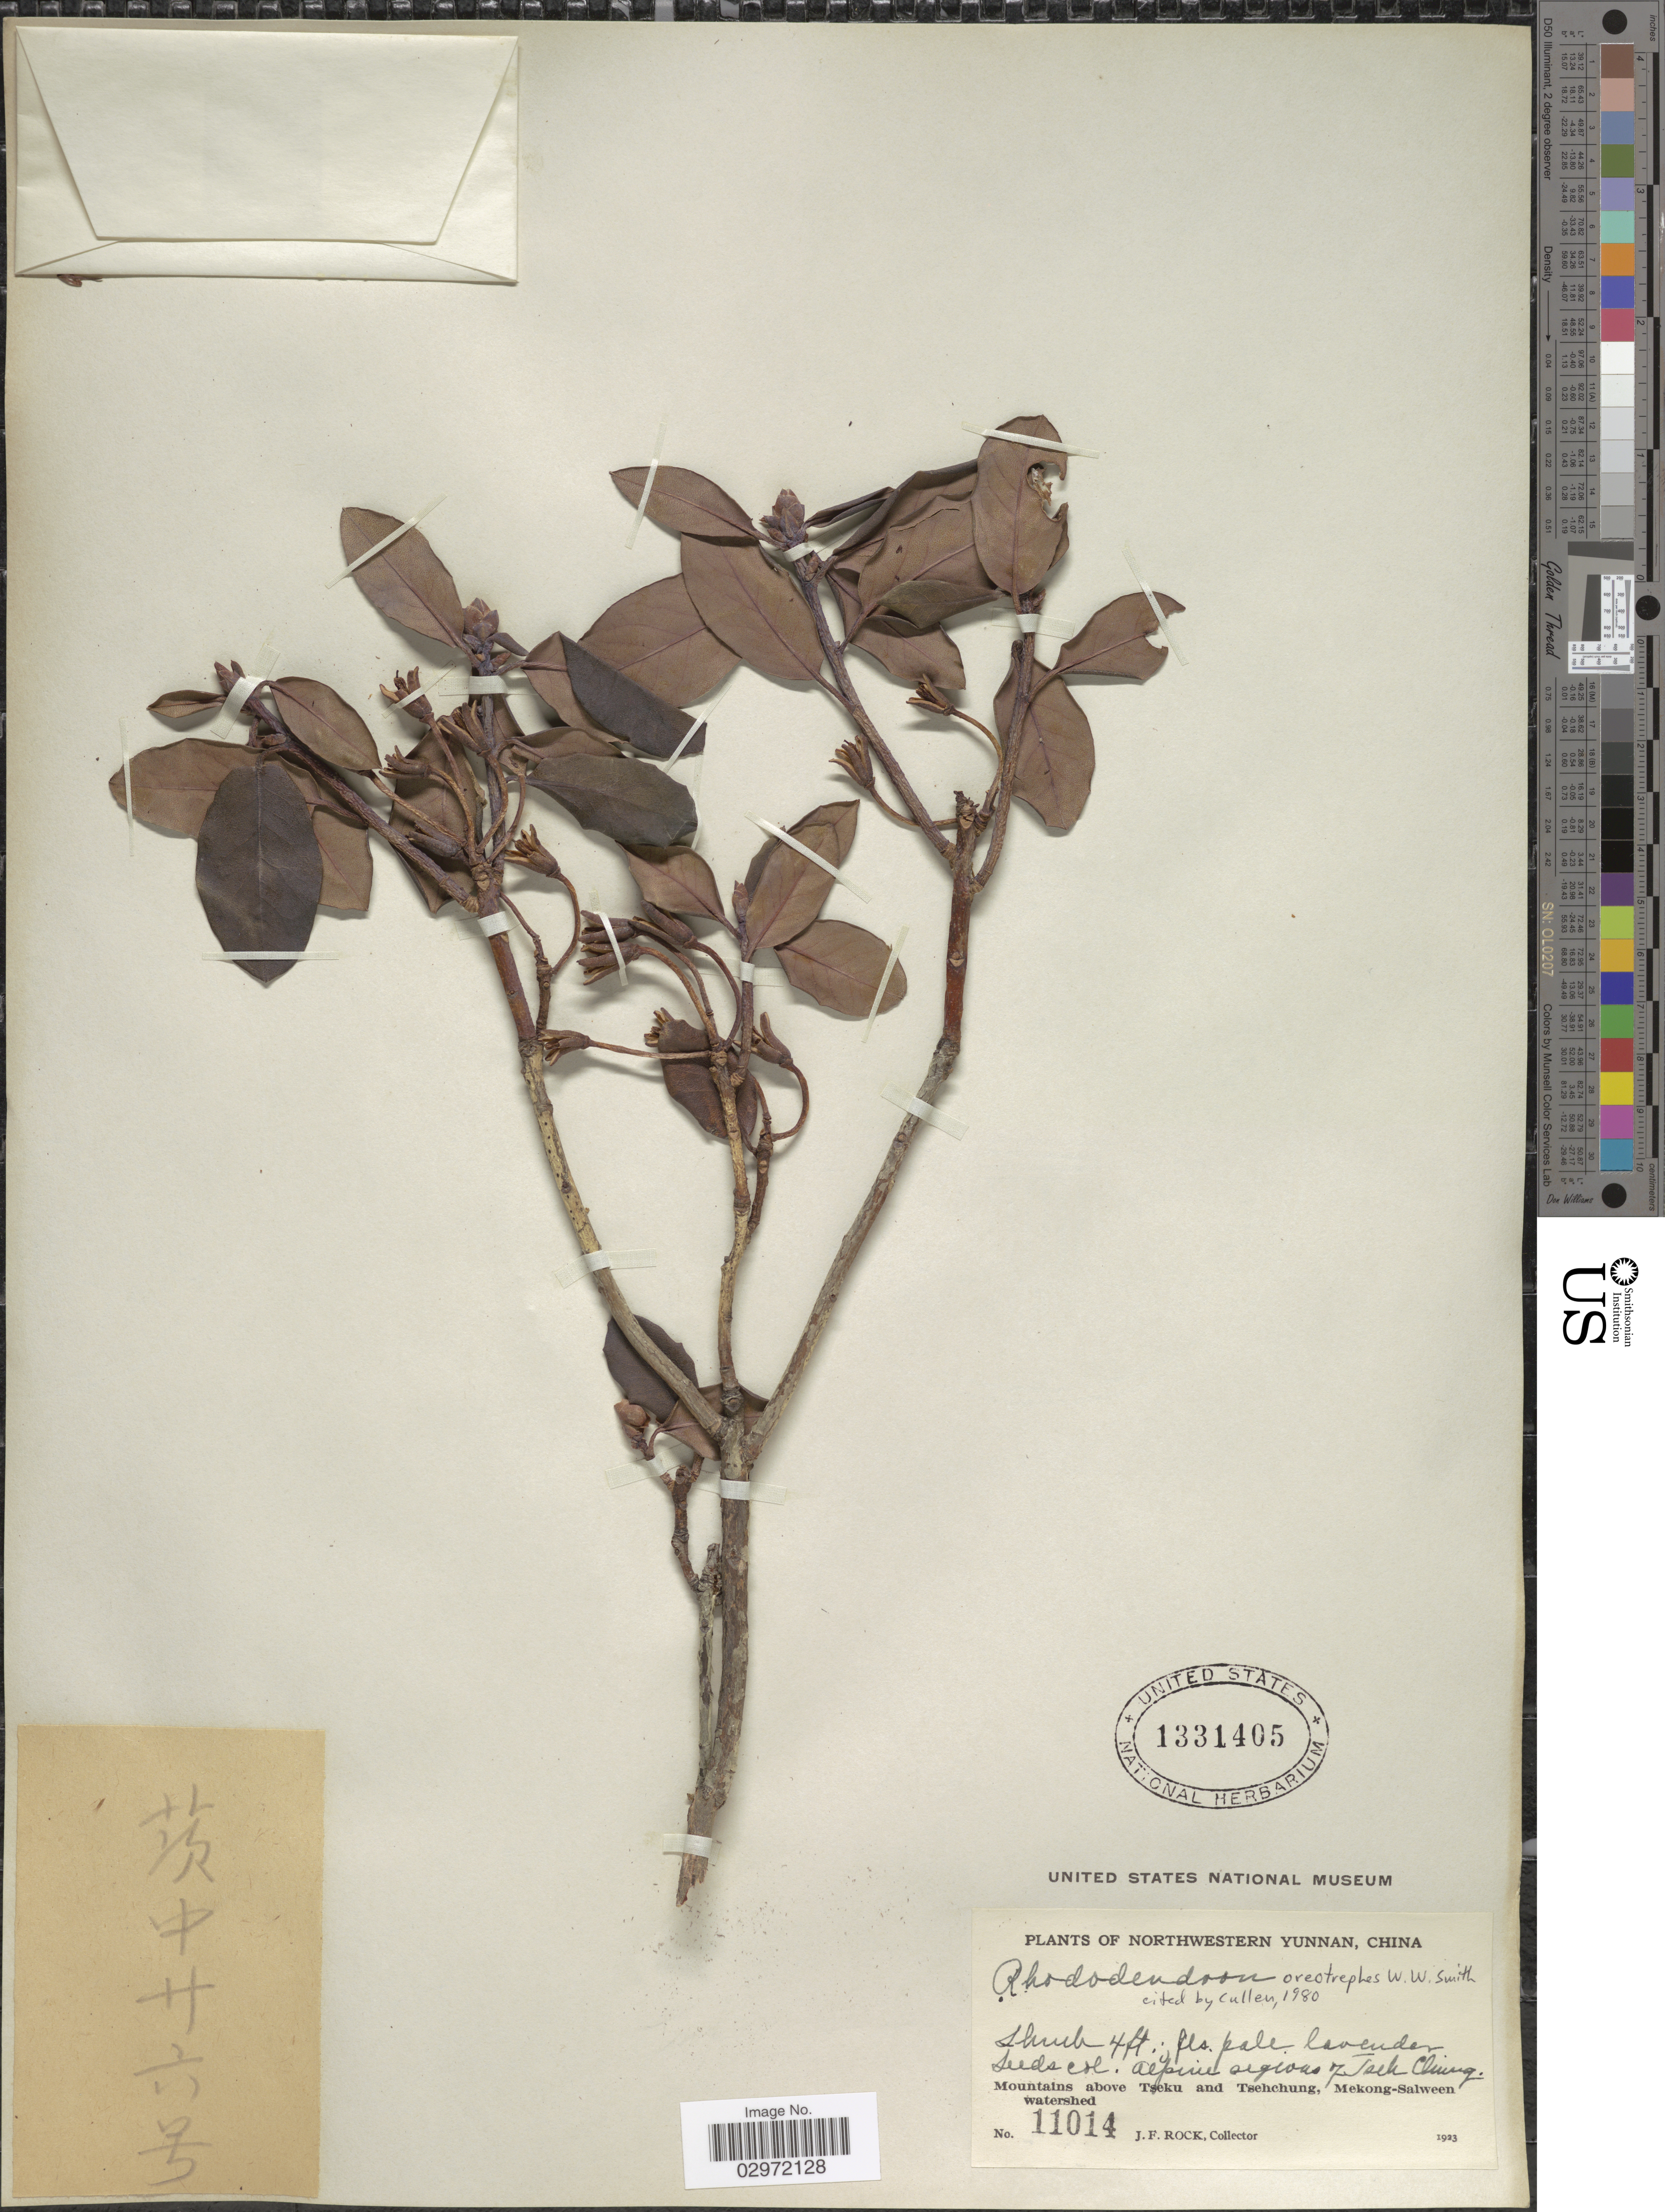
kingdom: Plantae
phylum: Tracheophyta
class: Magnoliopsida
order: Ericales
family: Ericaceae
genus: Rhododendron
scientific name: Rhododendron oreotrephes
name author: W.W. Sm.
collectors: J. Rock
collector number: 11014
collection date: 1923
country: China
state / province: Yunnan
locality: Northwestern Yunnan. Aline regions of Tseh Chung. Mountains above Tseku and Tsehchung, Mekong-Salween watershed.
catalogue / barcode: US 1331405